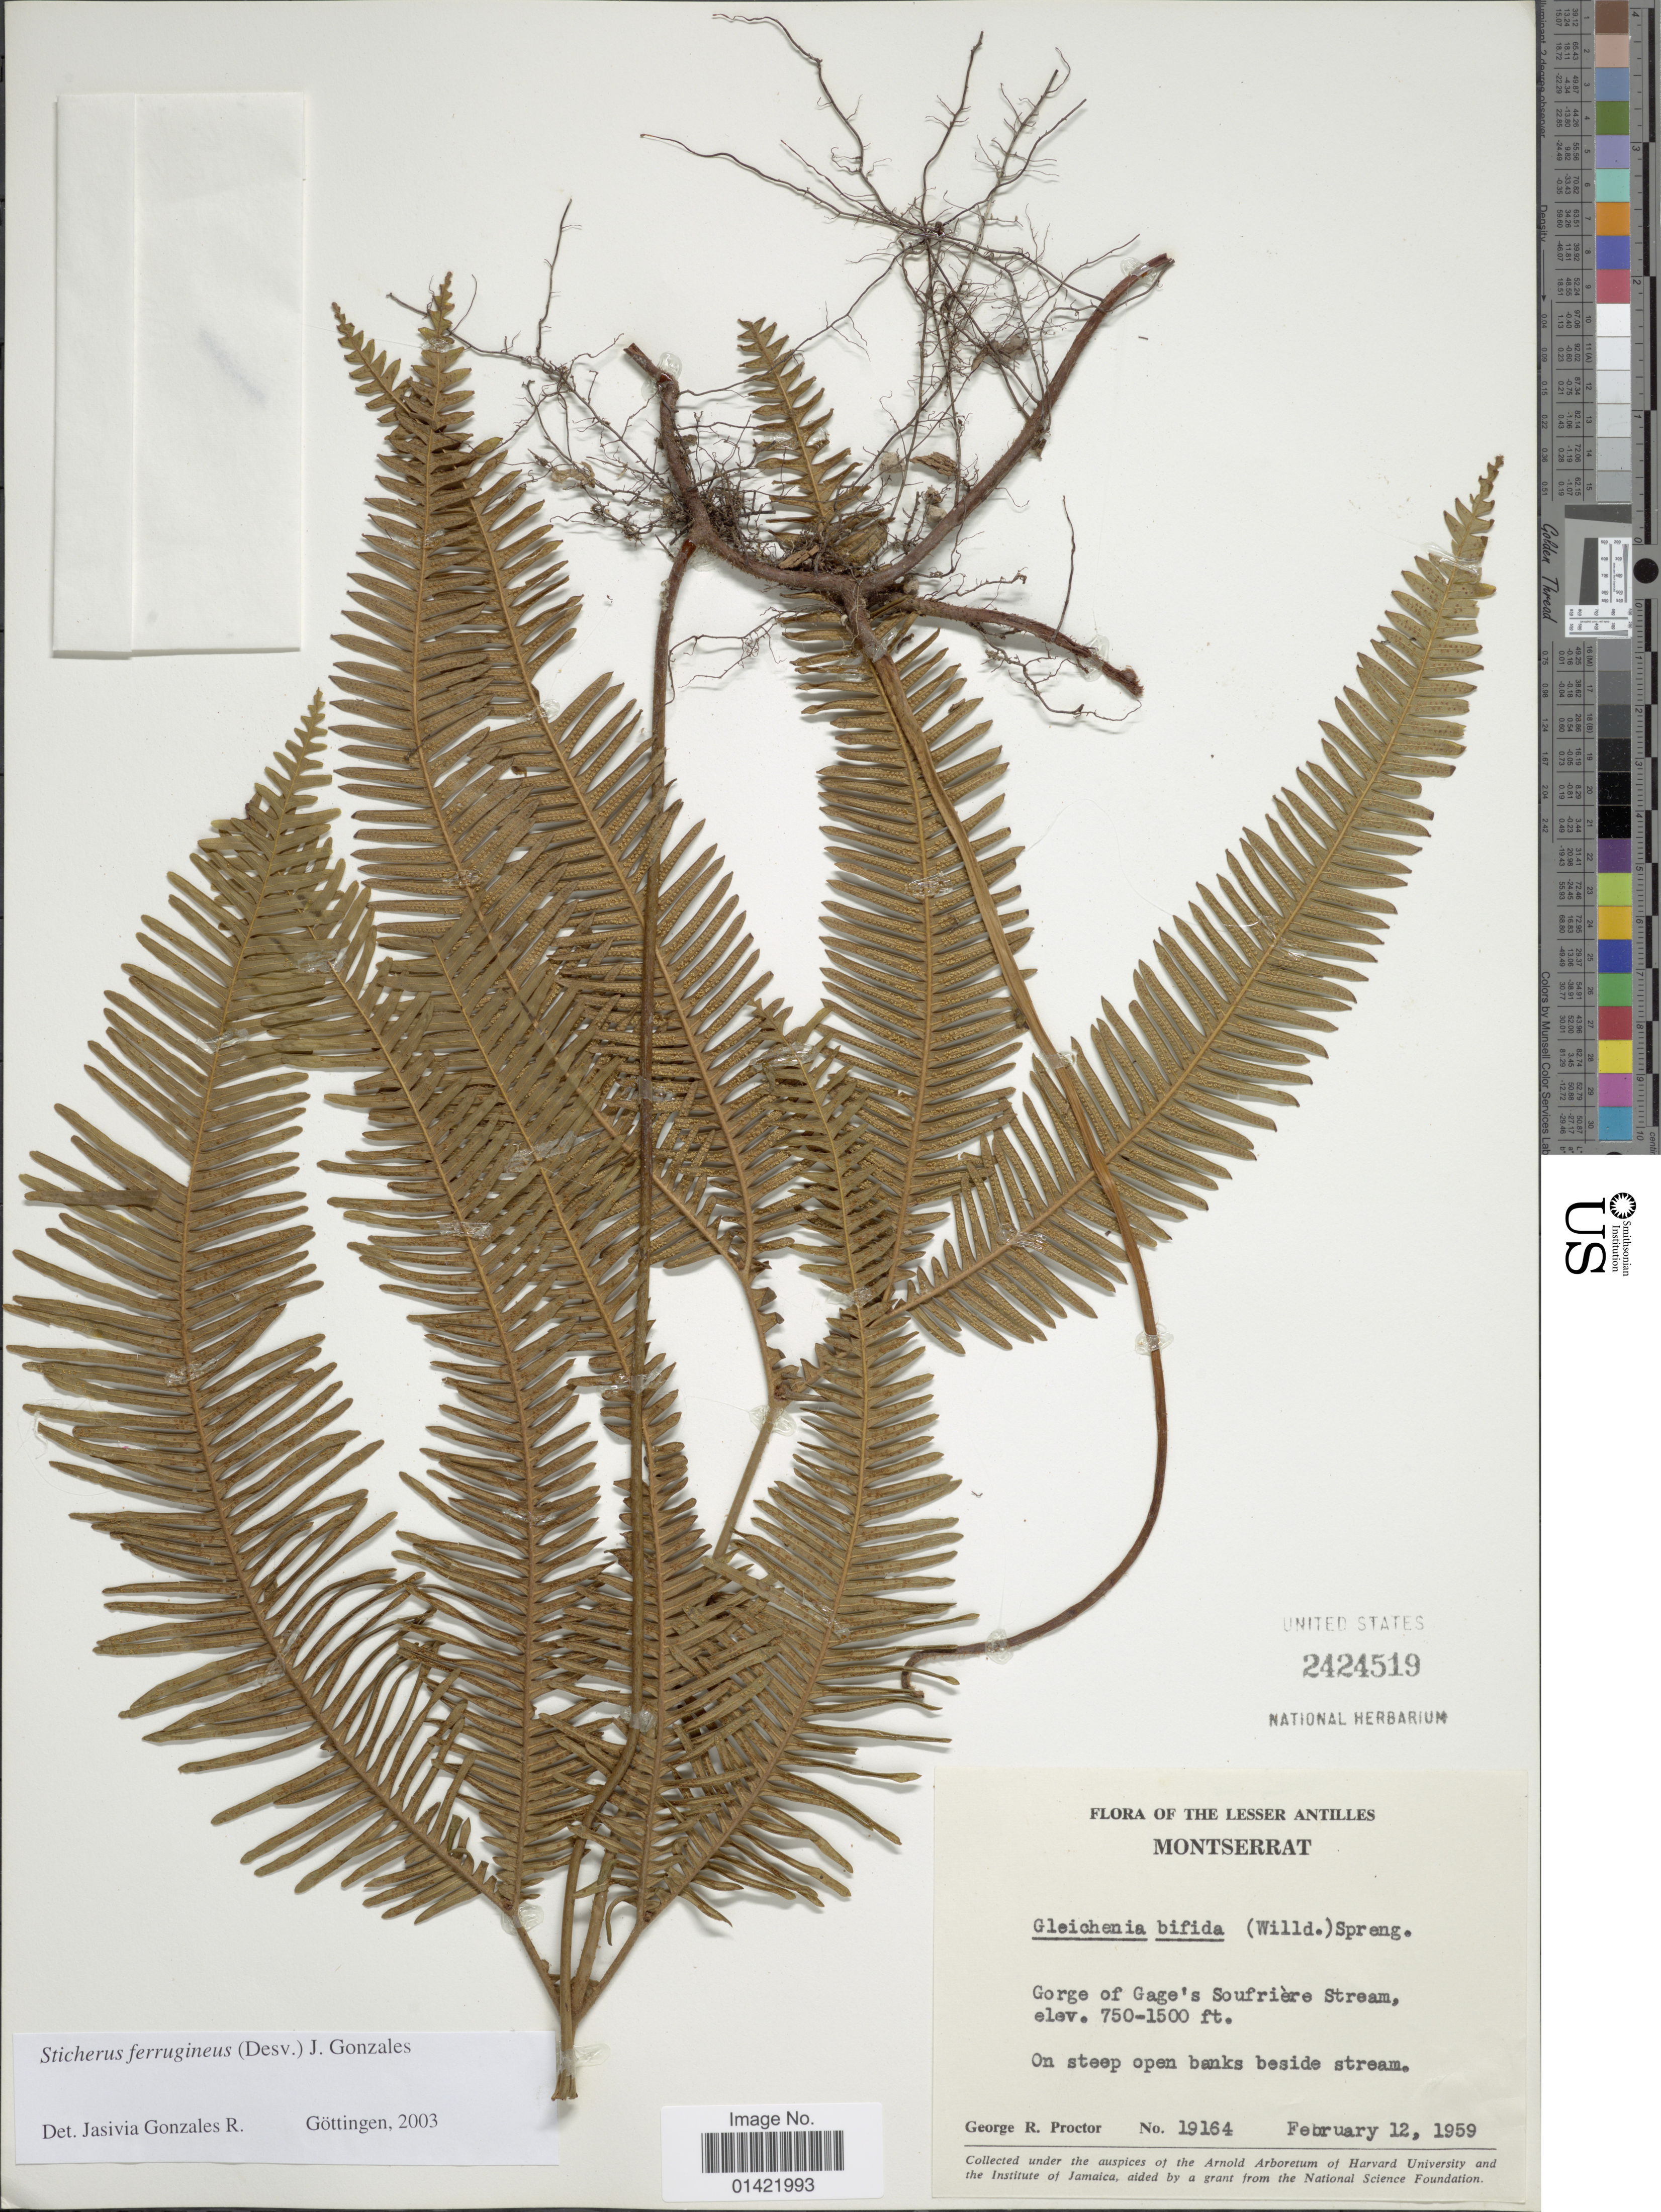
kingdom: Plantae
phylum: Tracheophyta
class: Polypodiopsida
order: Gleicheniales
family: Gleicheniaceae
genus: Sticherus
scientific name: Sticherus ferrugineus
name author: (Desv.) J. Gonzales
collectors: G. R. Proctor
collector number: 19164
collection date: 1959-02-12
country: Montserrat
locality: The Lesser Antilles. Gorge of Gage's Soufriere Stream.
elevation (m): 229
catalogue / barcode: US 2424519